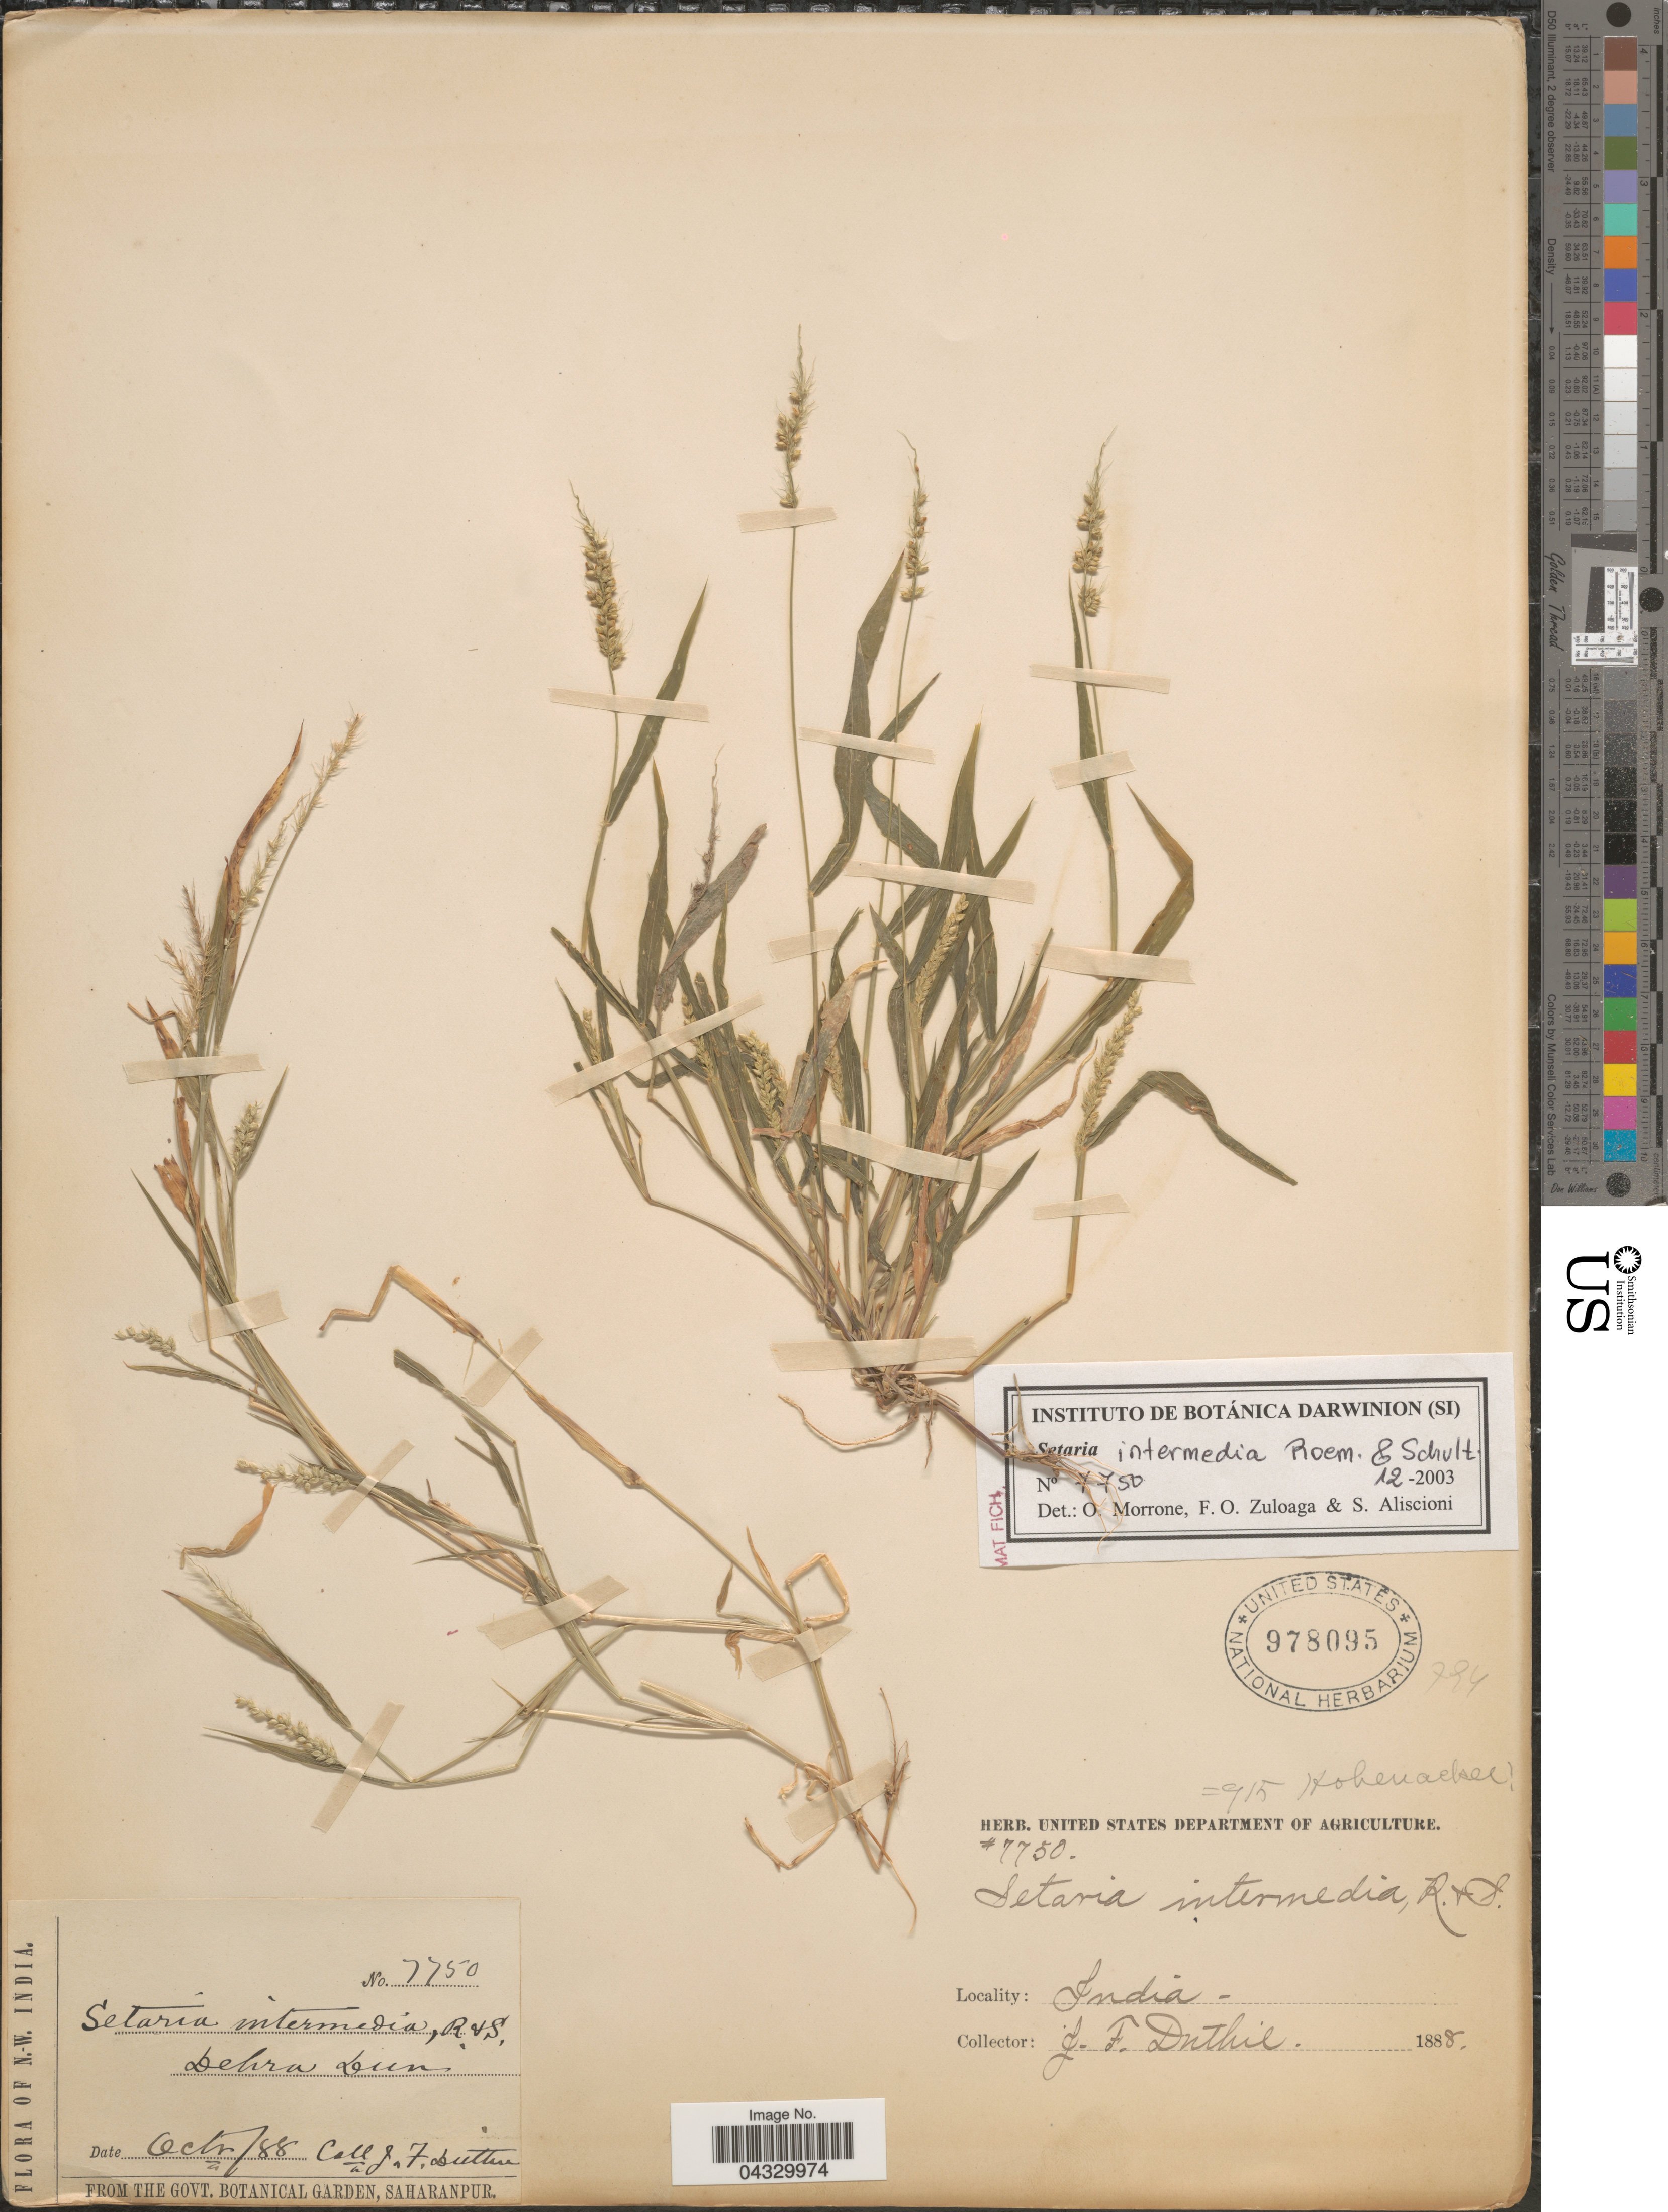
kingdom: Plantae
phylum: Tracheophyta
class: Liliopsida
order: Poales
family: Poaceae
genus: Setaria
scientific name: Setaria intermedia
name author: Roem. & Schult.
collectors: J. F. Duthie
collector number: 7750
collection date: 1888-10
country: India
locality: N.W.India. Dehra Dun.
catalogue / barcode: US 978095